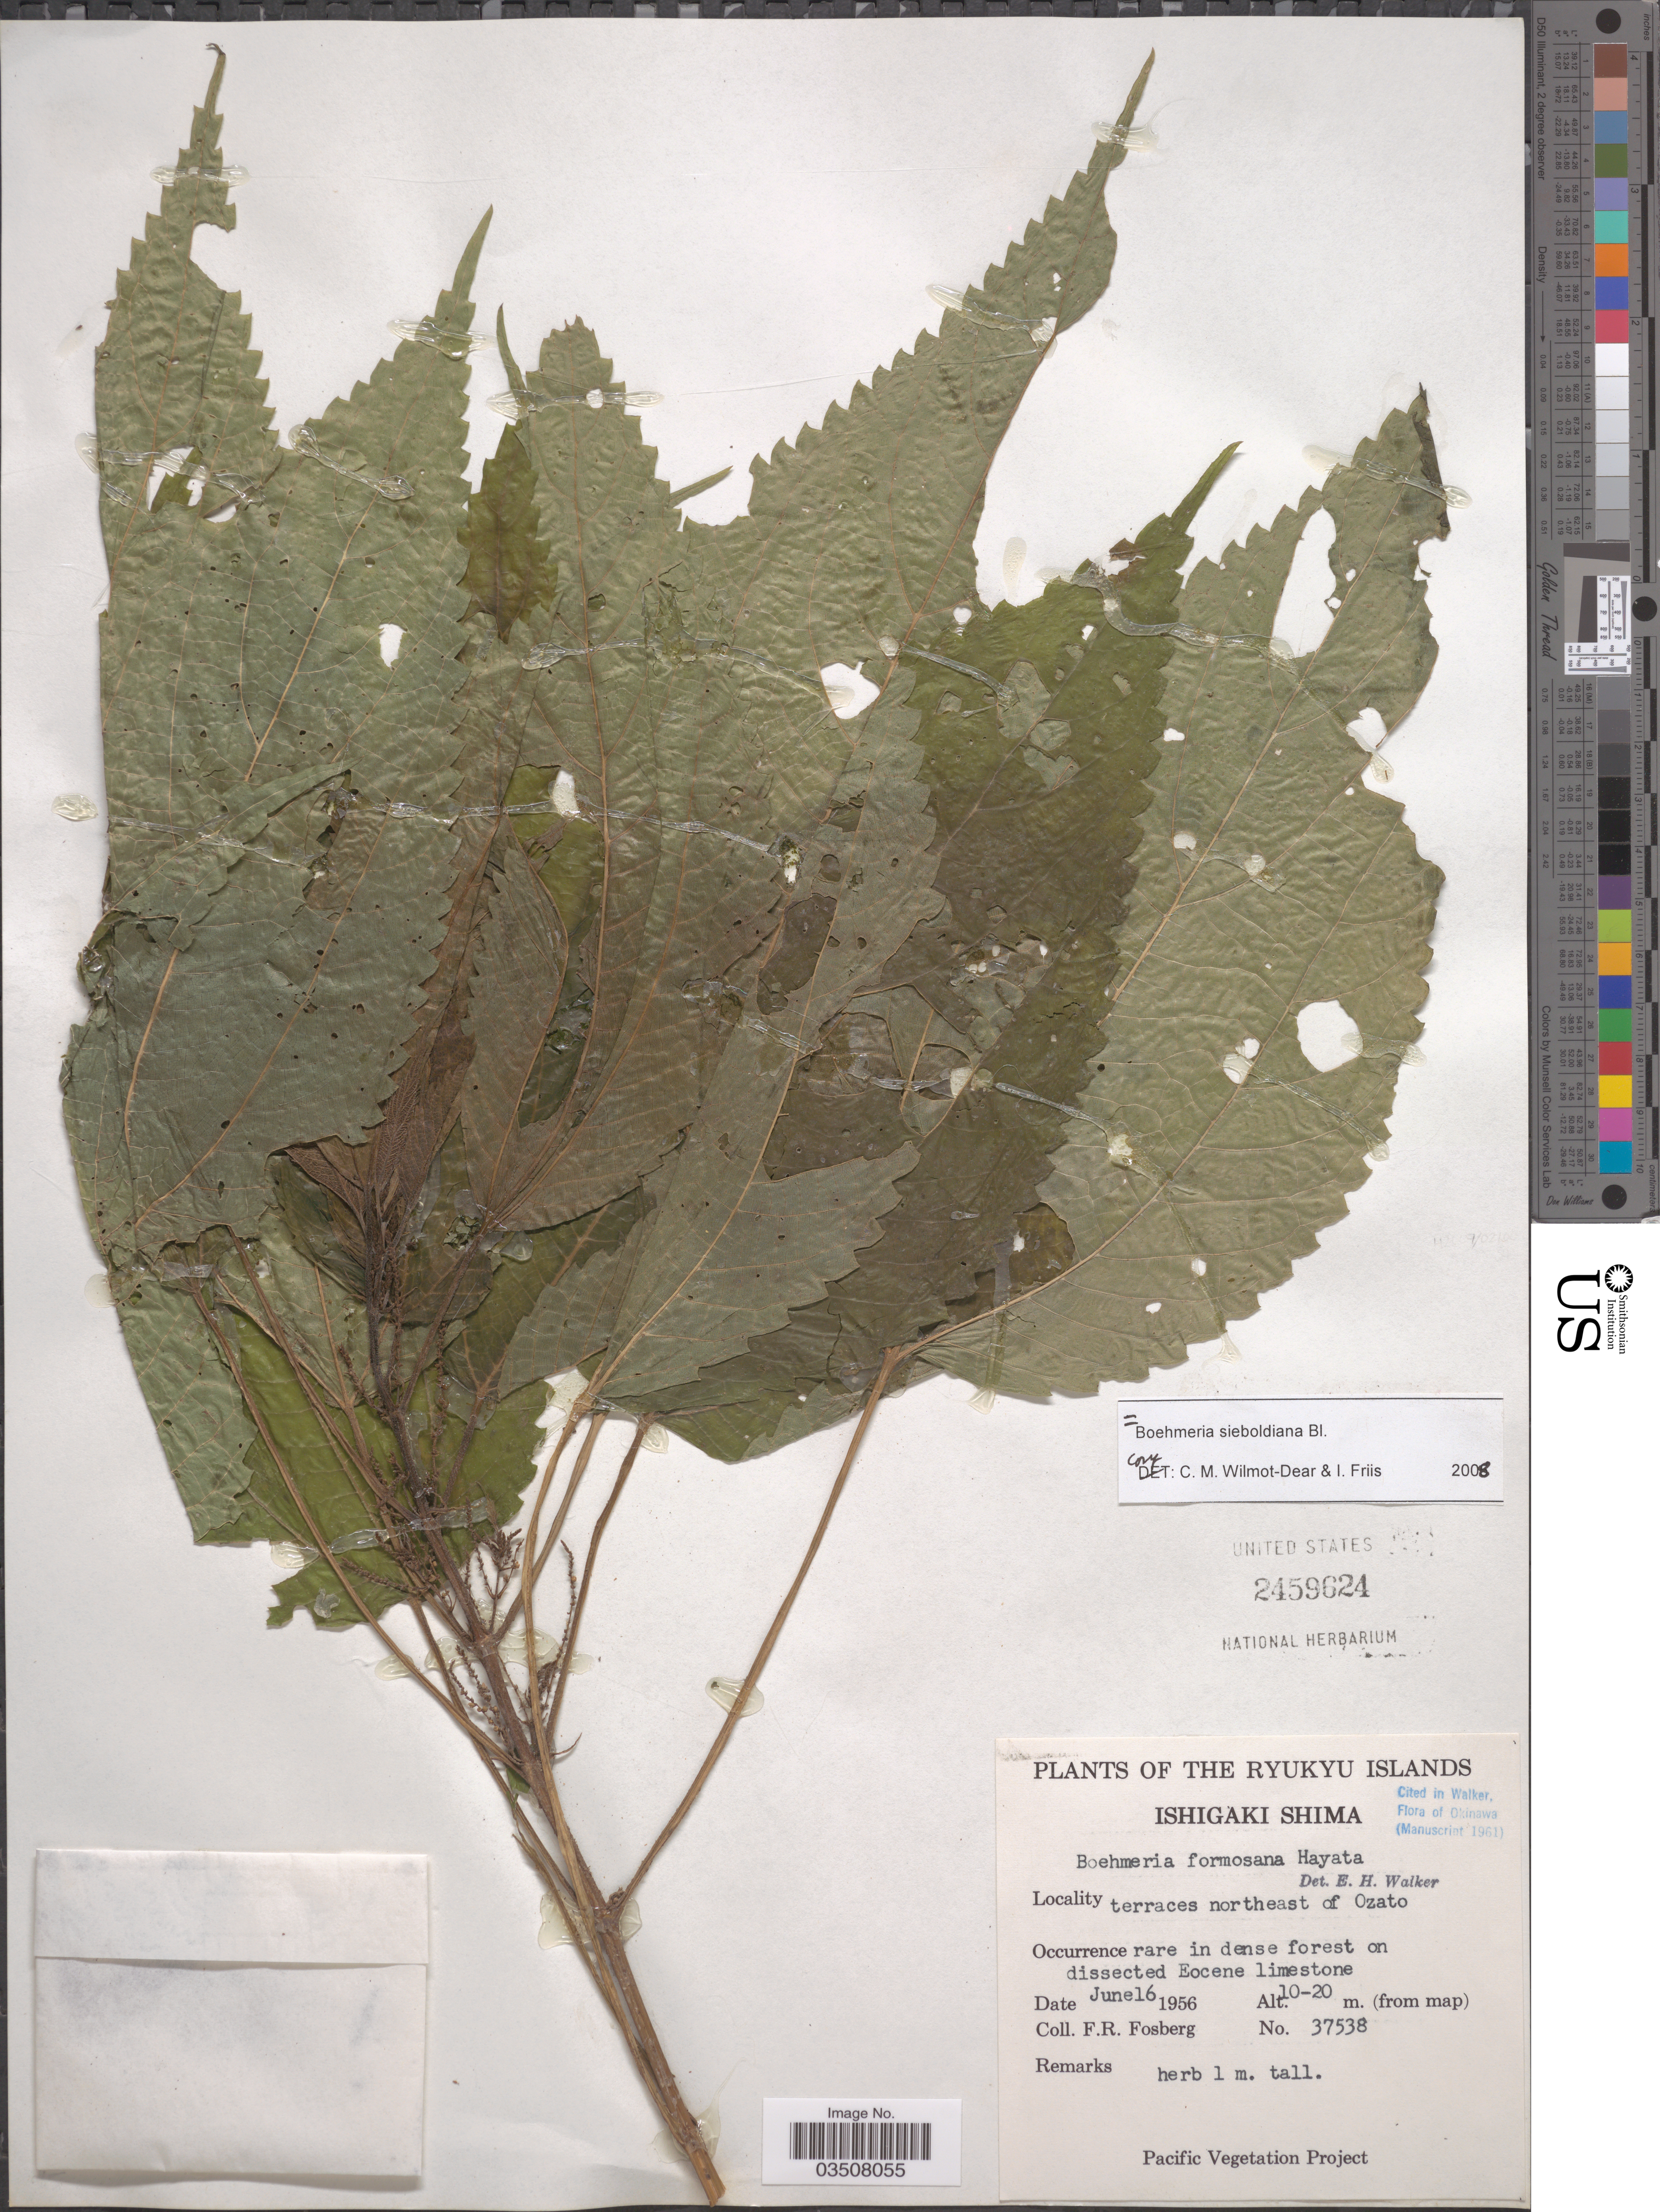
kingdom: Plantae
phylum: Tracheophyta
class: Magnoliopsida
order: Rosales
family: Urticaceae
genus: Boehmeria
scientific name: Boehmeria sieboldiana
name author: Blume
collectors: F. R. Fosberg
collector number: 37538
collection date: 1956-06-16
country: Japan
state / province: Okinawa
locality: The Ryukyu Islands. Ishigaki Shima. Terraces northeast of Ozato.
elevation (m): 10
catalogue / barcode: US 2459624